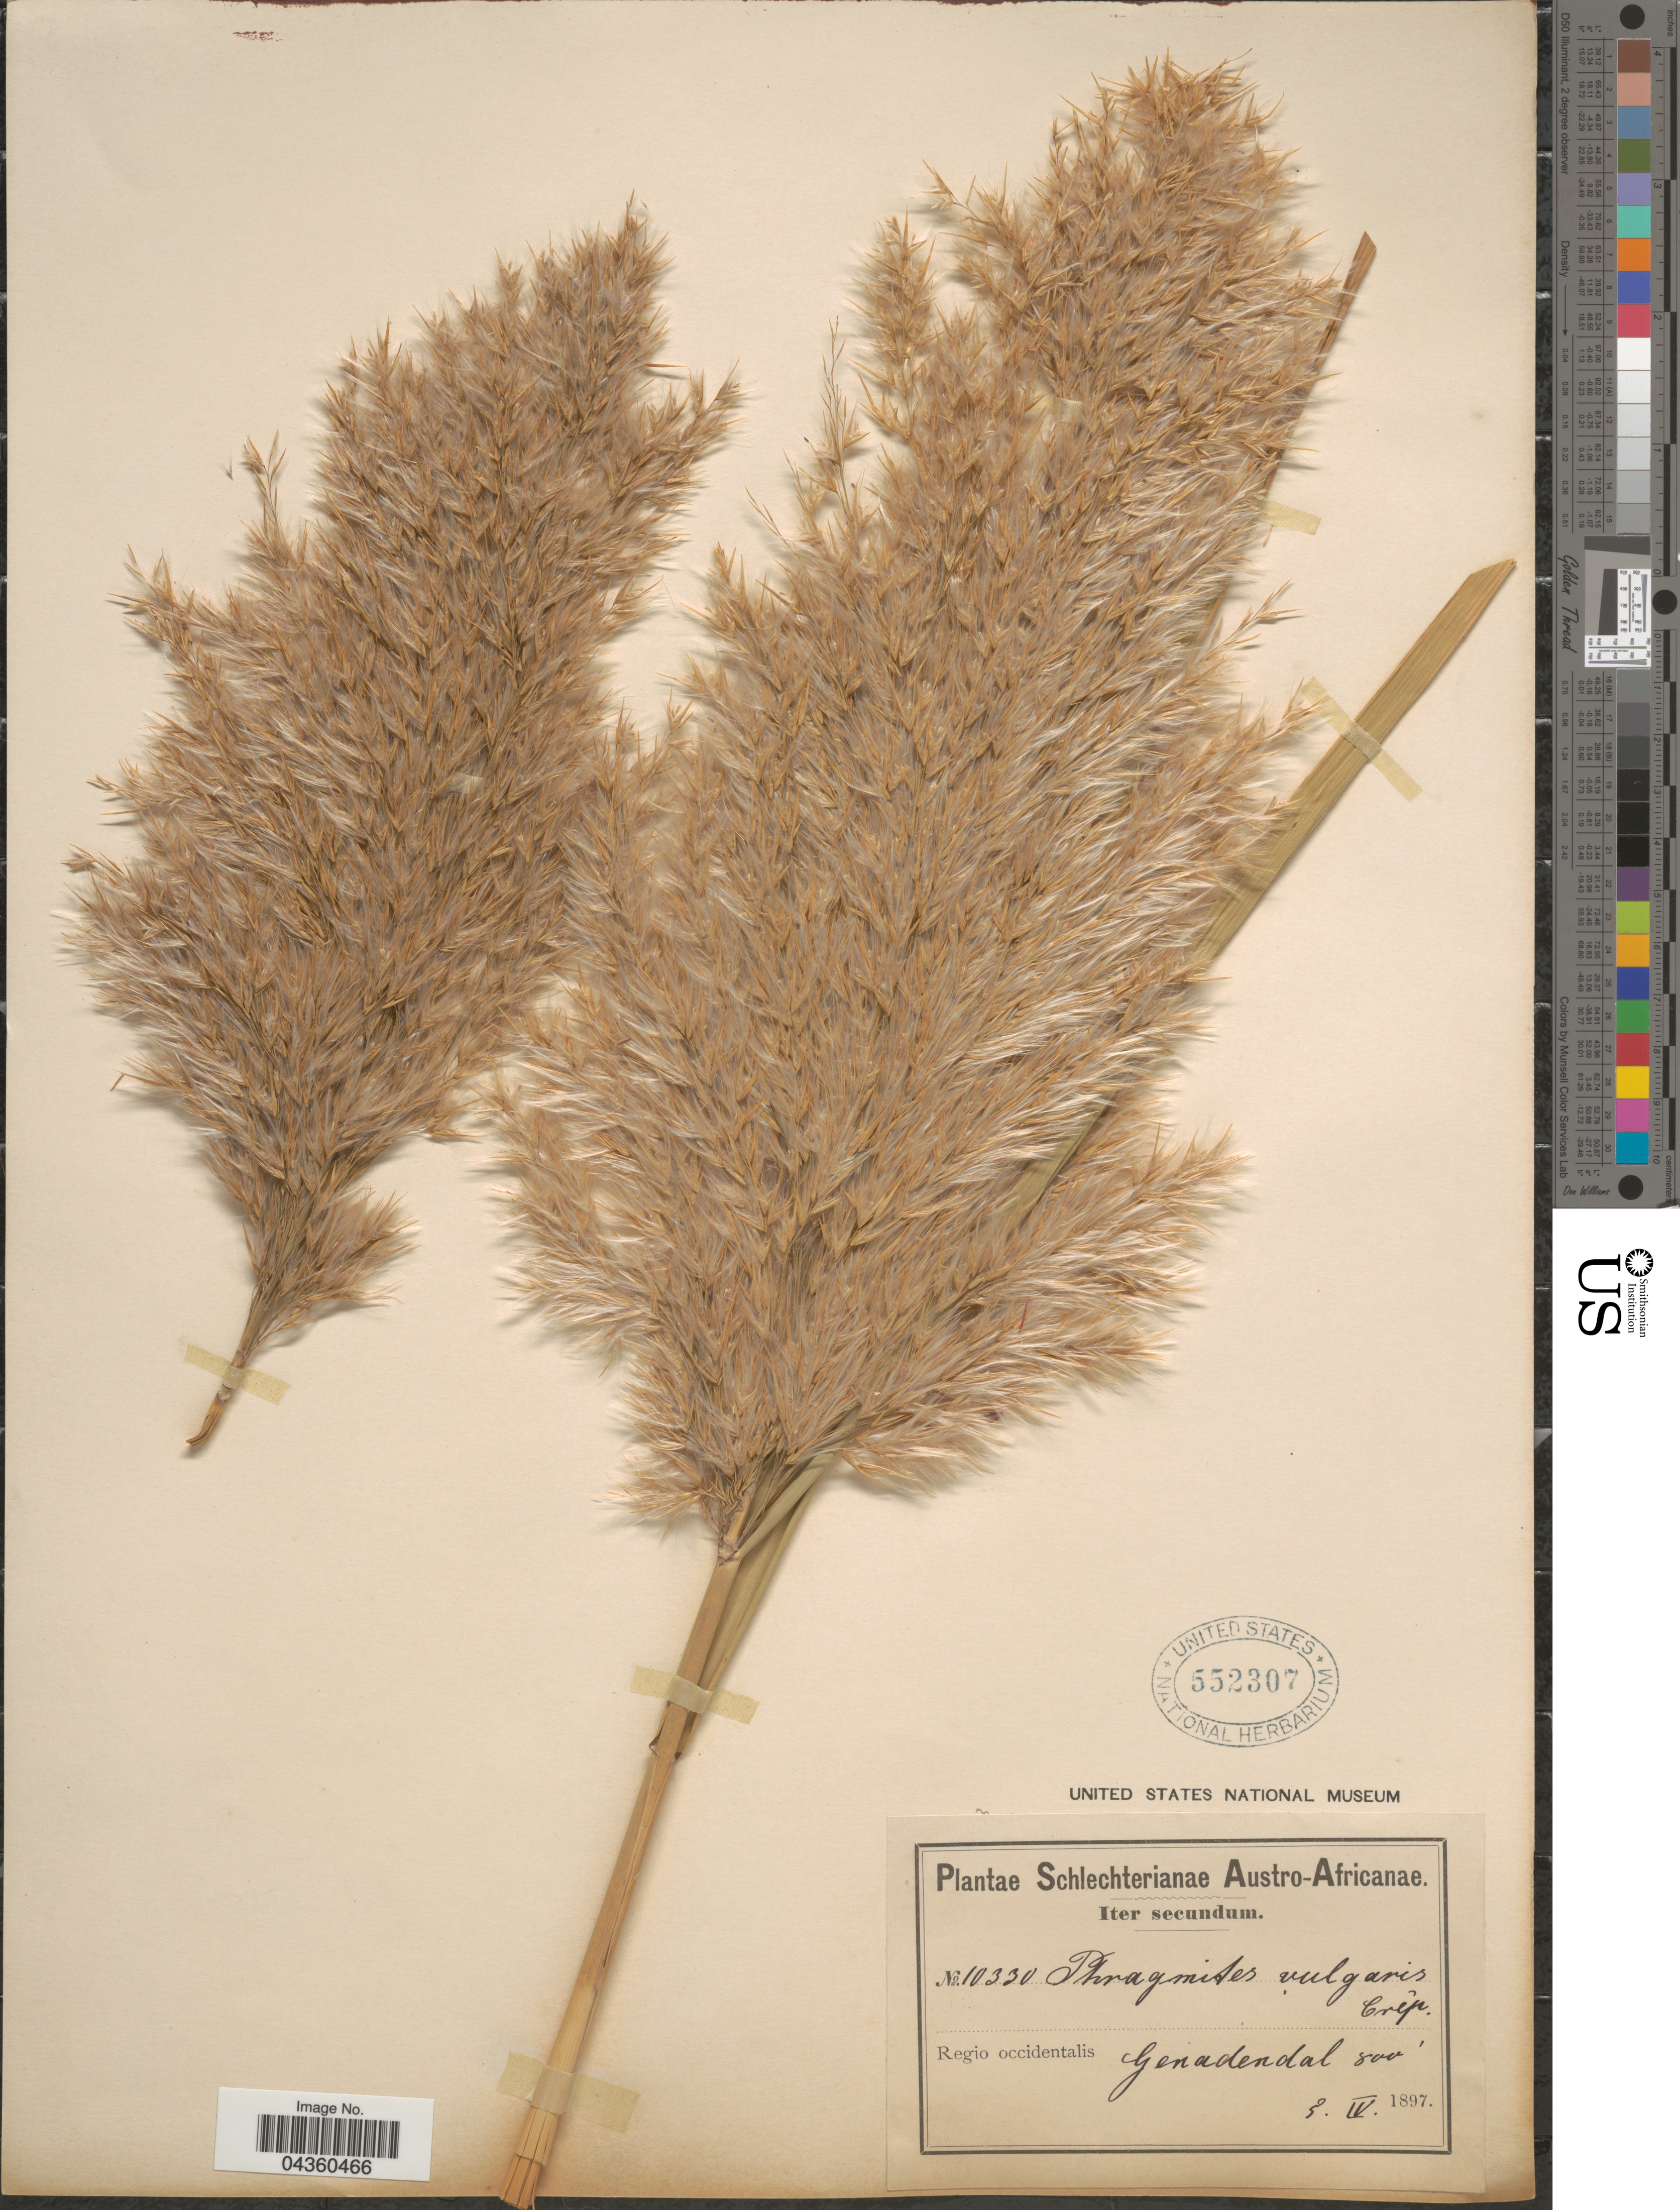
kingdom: Plantae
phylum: Tracheophyta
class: Liliopsida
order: Poales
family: Poaceae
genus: Phragmites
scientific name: Phragmites australis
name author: (Cav.) Trin. ex Steud.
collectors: Schlechter, --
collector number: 10330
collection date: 1897-04-03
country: South Africa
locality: Austro-Africanae. Iter secundum. Regio occidentalis. Genadendal.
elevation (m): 244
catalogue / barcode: US 552307